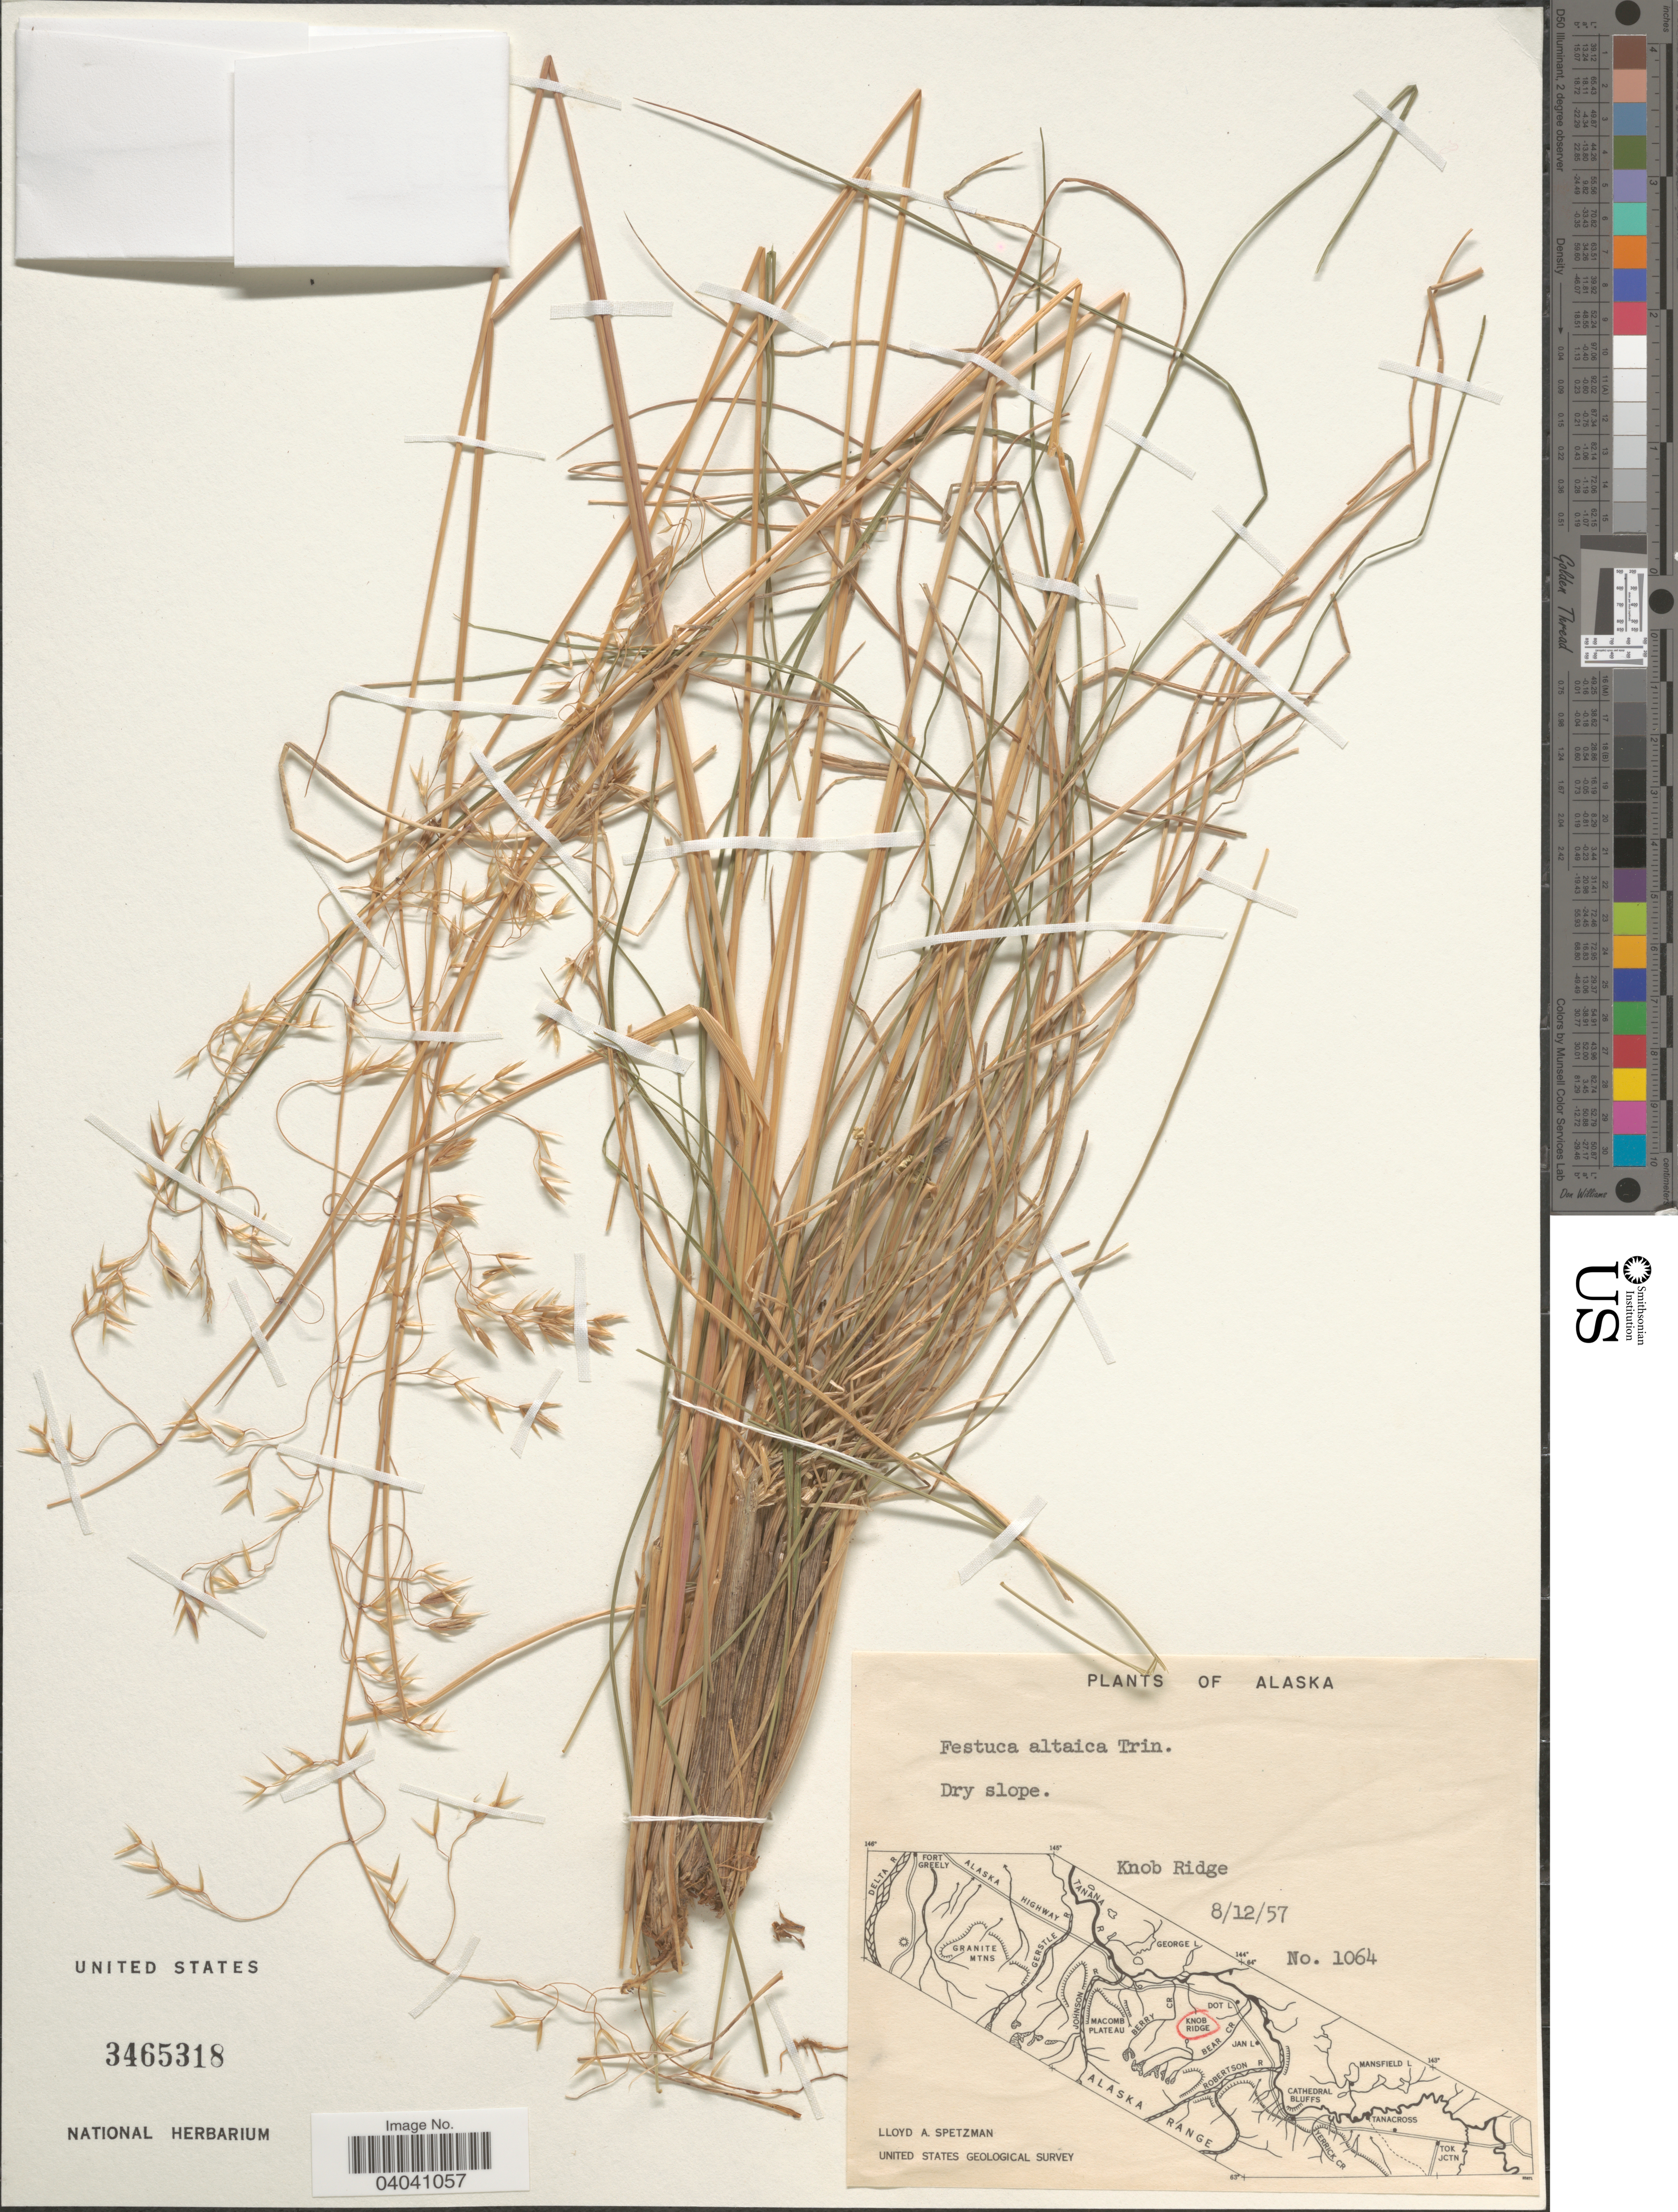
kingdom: Plantae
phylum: Tracheophyta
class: Liliopsida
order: Poales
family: Poaceae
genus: Festuca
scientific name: Festuca altaica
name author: Trin.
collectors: L. Spetzman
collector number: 1064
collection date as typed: Transcribed d/m/y: 12/8/57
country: United States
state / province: Alaska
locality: Dry slope. Knob Ridge.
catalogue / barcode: US 3465318